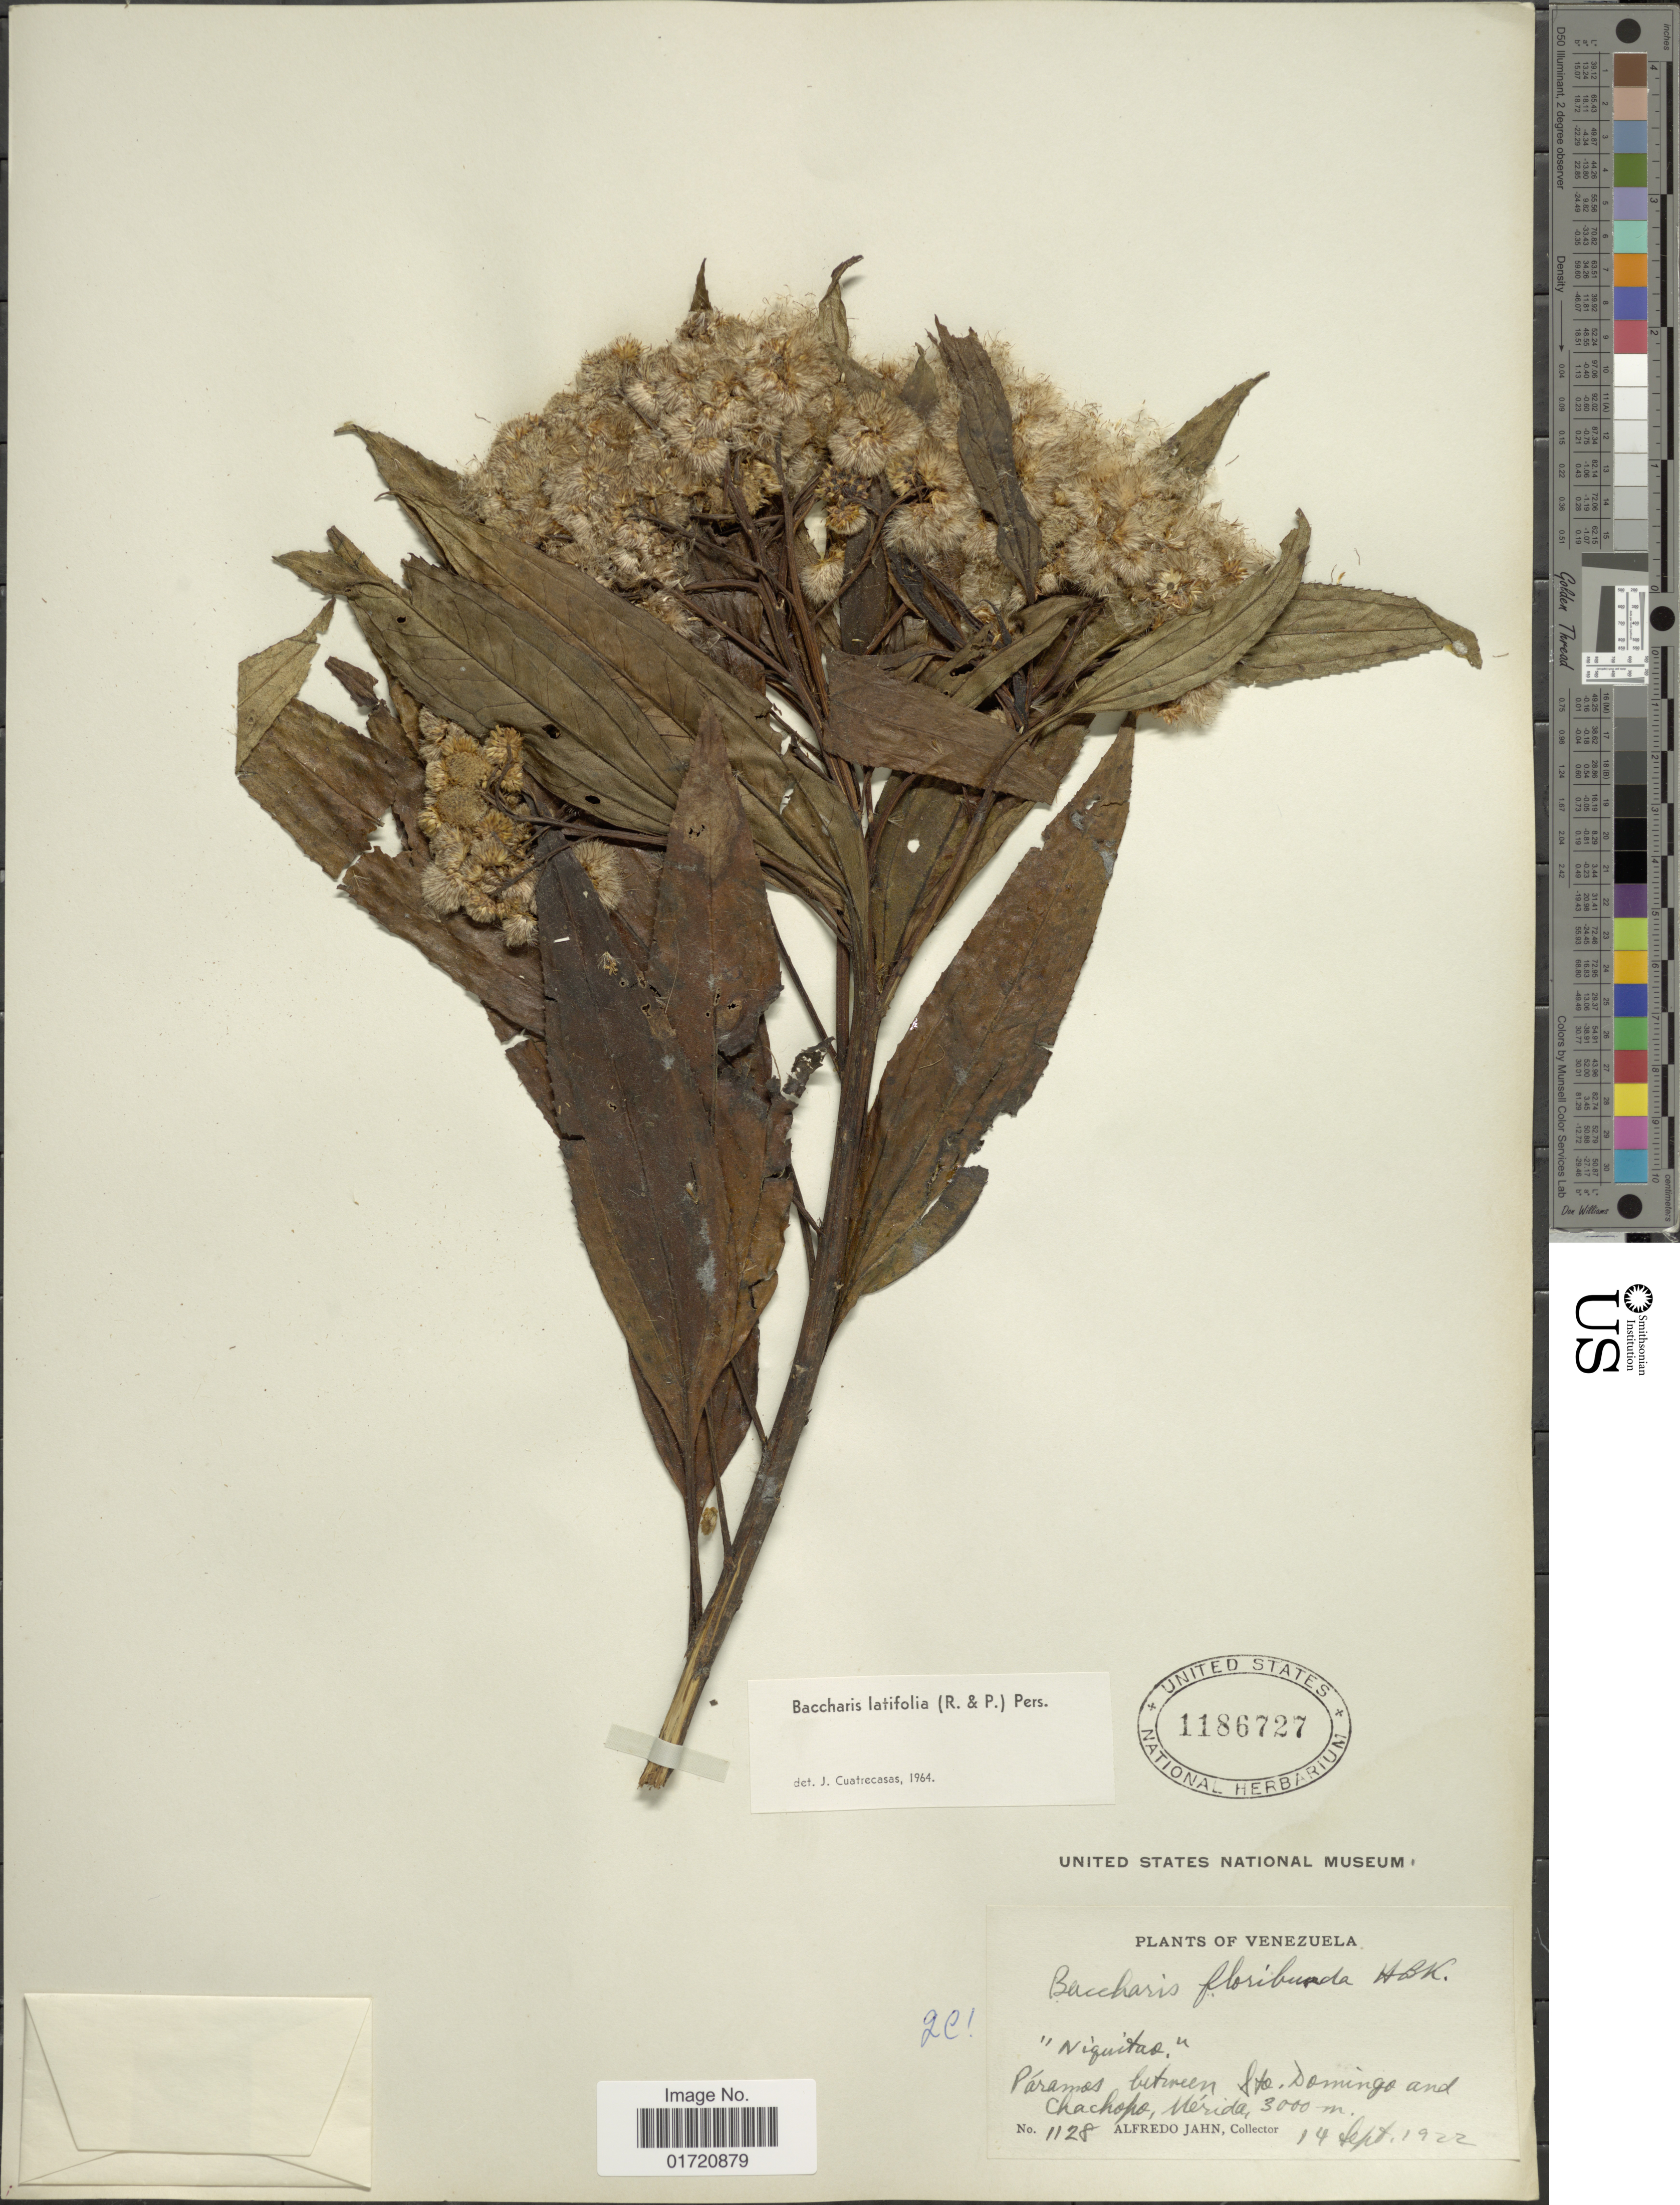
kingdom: Plantae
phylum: Tracheophyta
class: Magnoliopsida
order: Asterales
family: Asteraceae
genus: Baccharis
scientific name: Baccharis latifolia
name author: (Ruiz & Pav.) Pers.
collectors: A. Jahn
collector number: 1128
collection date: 1922-09-14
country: Venezuela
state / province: Mérida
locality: Paramos between Sto. Domingo and Chachopo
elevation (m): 3000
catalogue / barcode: US 1186727